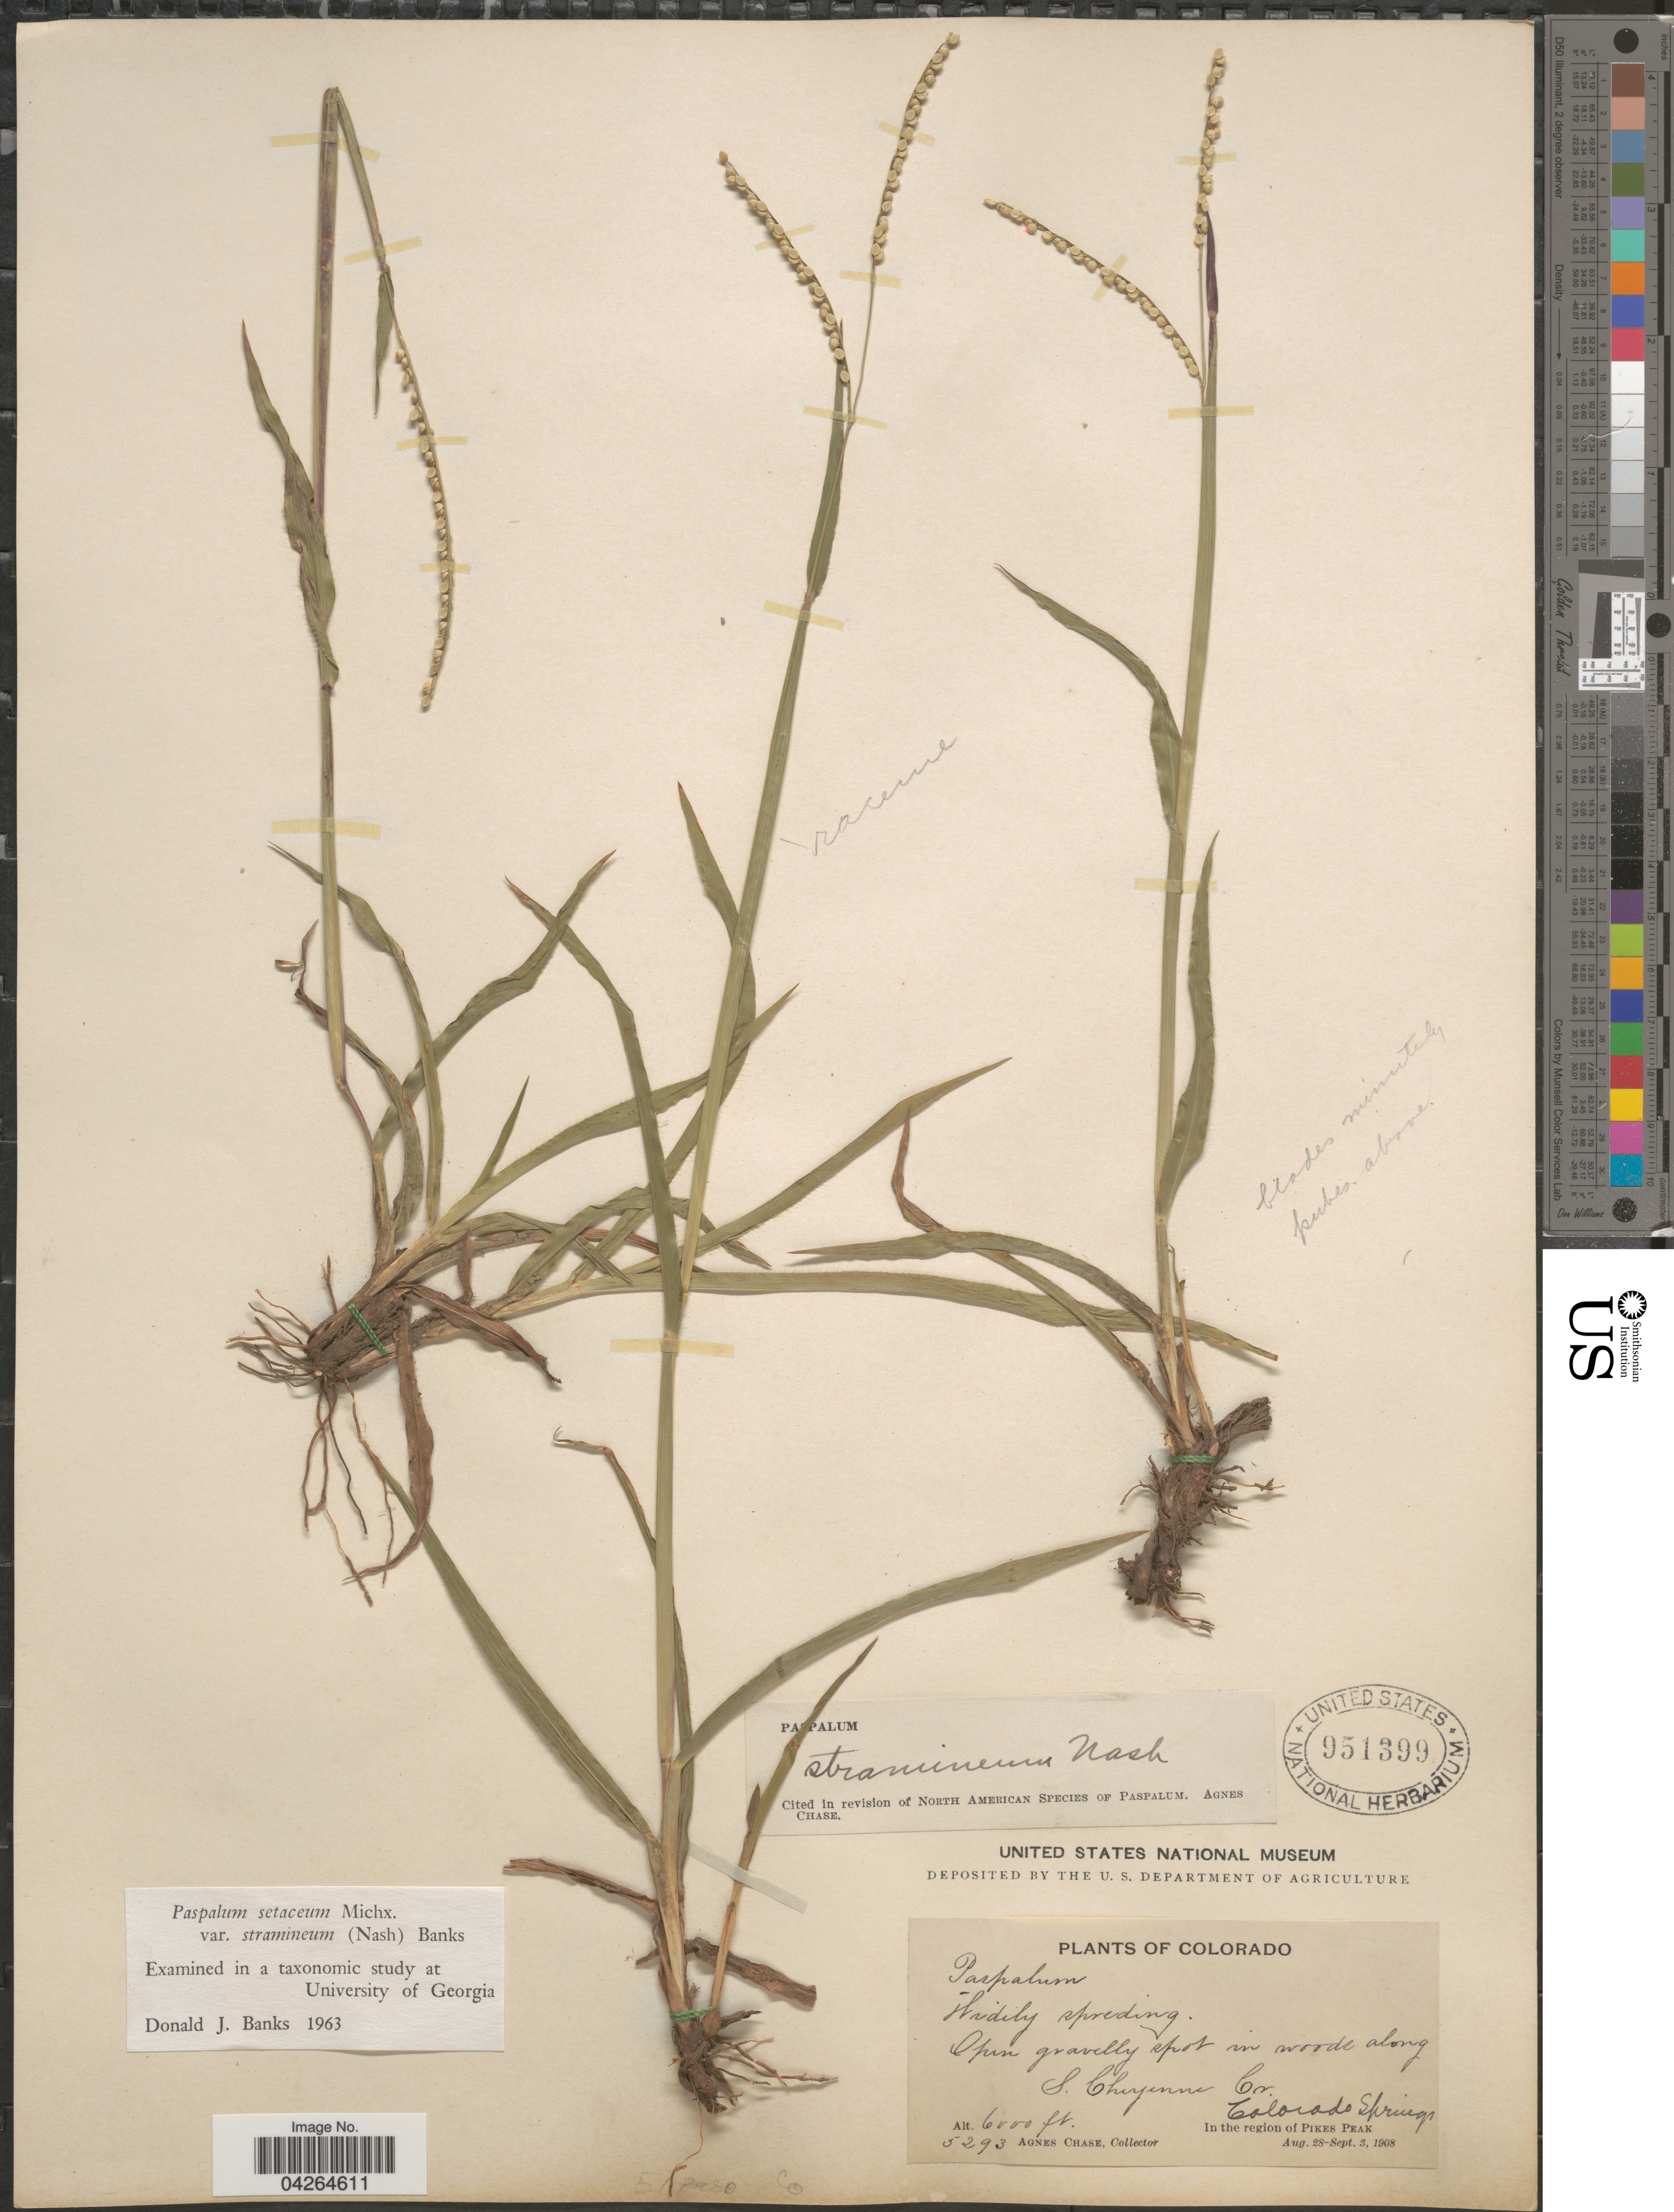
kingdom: Plantae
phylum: Tracheophyta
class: Liliopsida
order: Poales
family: Poaceae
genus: Paspalum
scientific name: Paspalum setaceum var. stramineum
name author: (Nash) D.J. Banks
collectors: A. Chase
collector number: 5293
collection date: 1908-08-28/1908-09-03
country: United States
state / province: Colorado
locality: Along S. Cheyenne Co. Colorado Springs. In the region of Pikes Peak. El Paso Co.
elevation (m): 1829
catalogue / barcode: US 951399